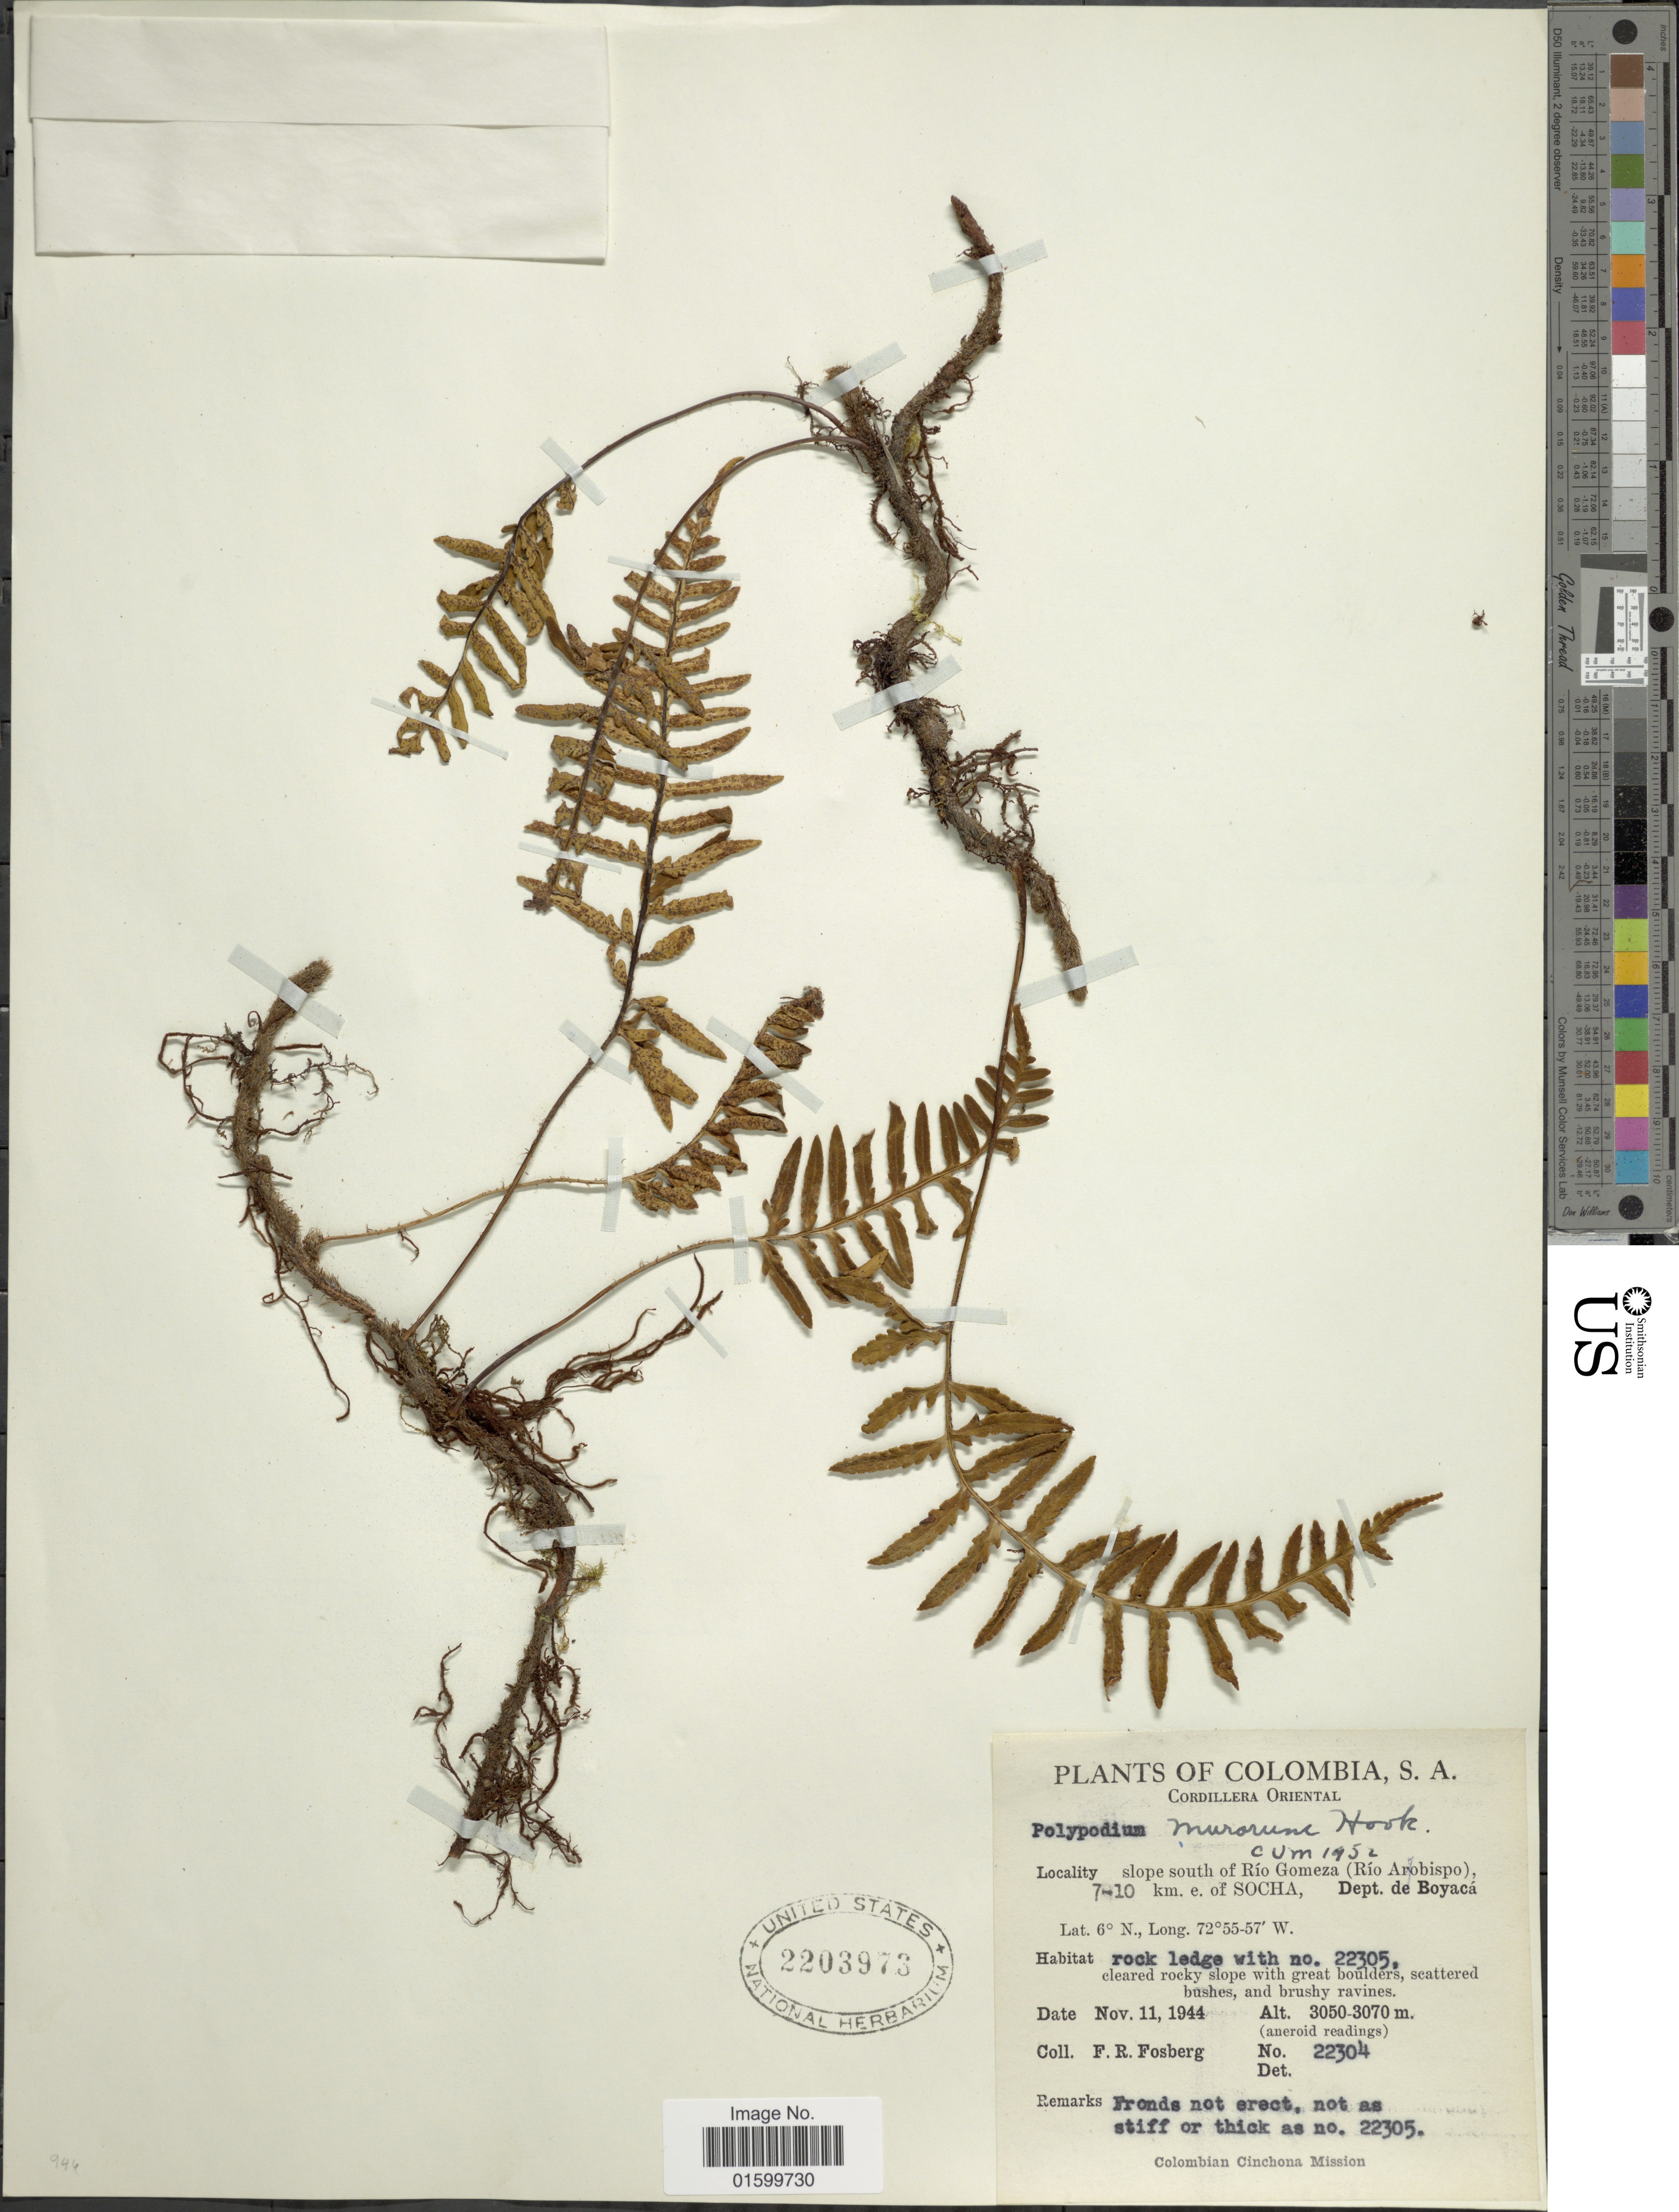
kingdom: Plantae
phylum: Tracheophyta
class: Polypodiopsida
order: Polypodiales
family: Polypodiaceae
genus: Pleopeltis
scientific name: Pleopeltis murorum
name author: (Hook.) A.R. Sm. & Tejero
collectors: F. R. Fosberg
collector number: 22304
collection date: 1944-11-11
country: Colombia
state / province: Boyacá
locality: Colombia, S. A., Cordillera Oriental, slope south of Rio Gomeza (Rio Arobispo), 7-10 km e. of Socha, Dept. de Boyaca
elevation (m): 3050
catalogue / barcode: US 2203973